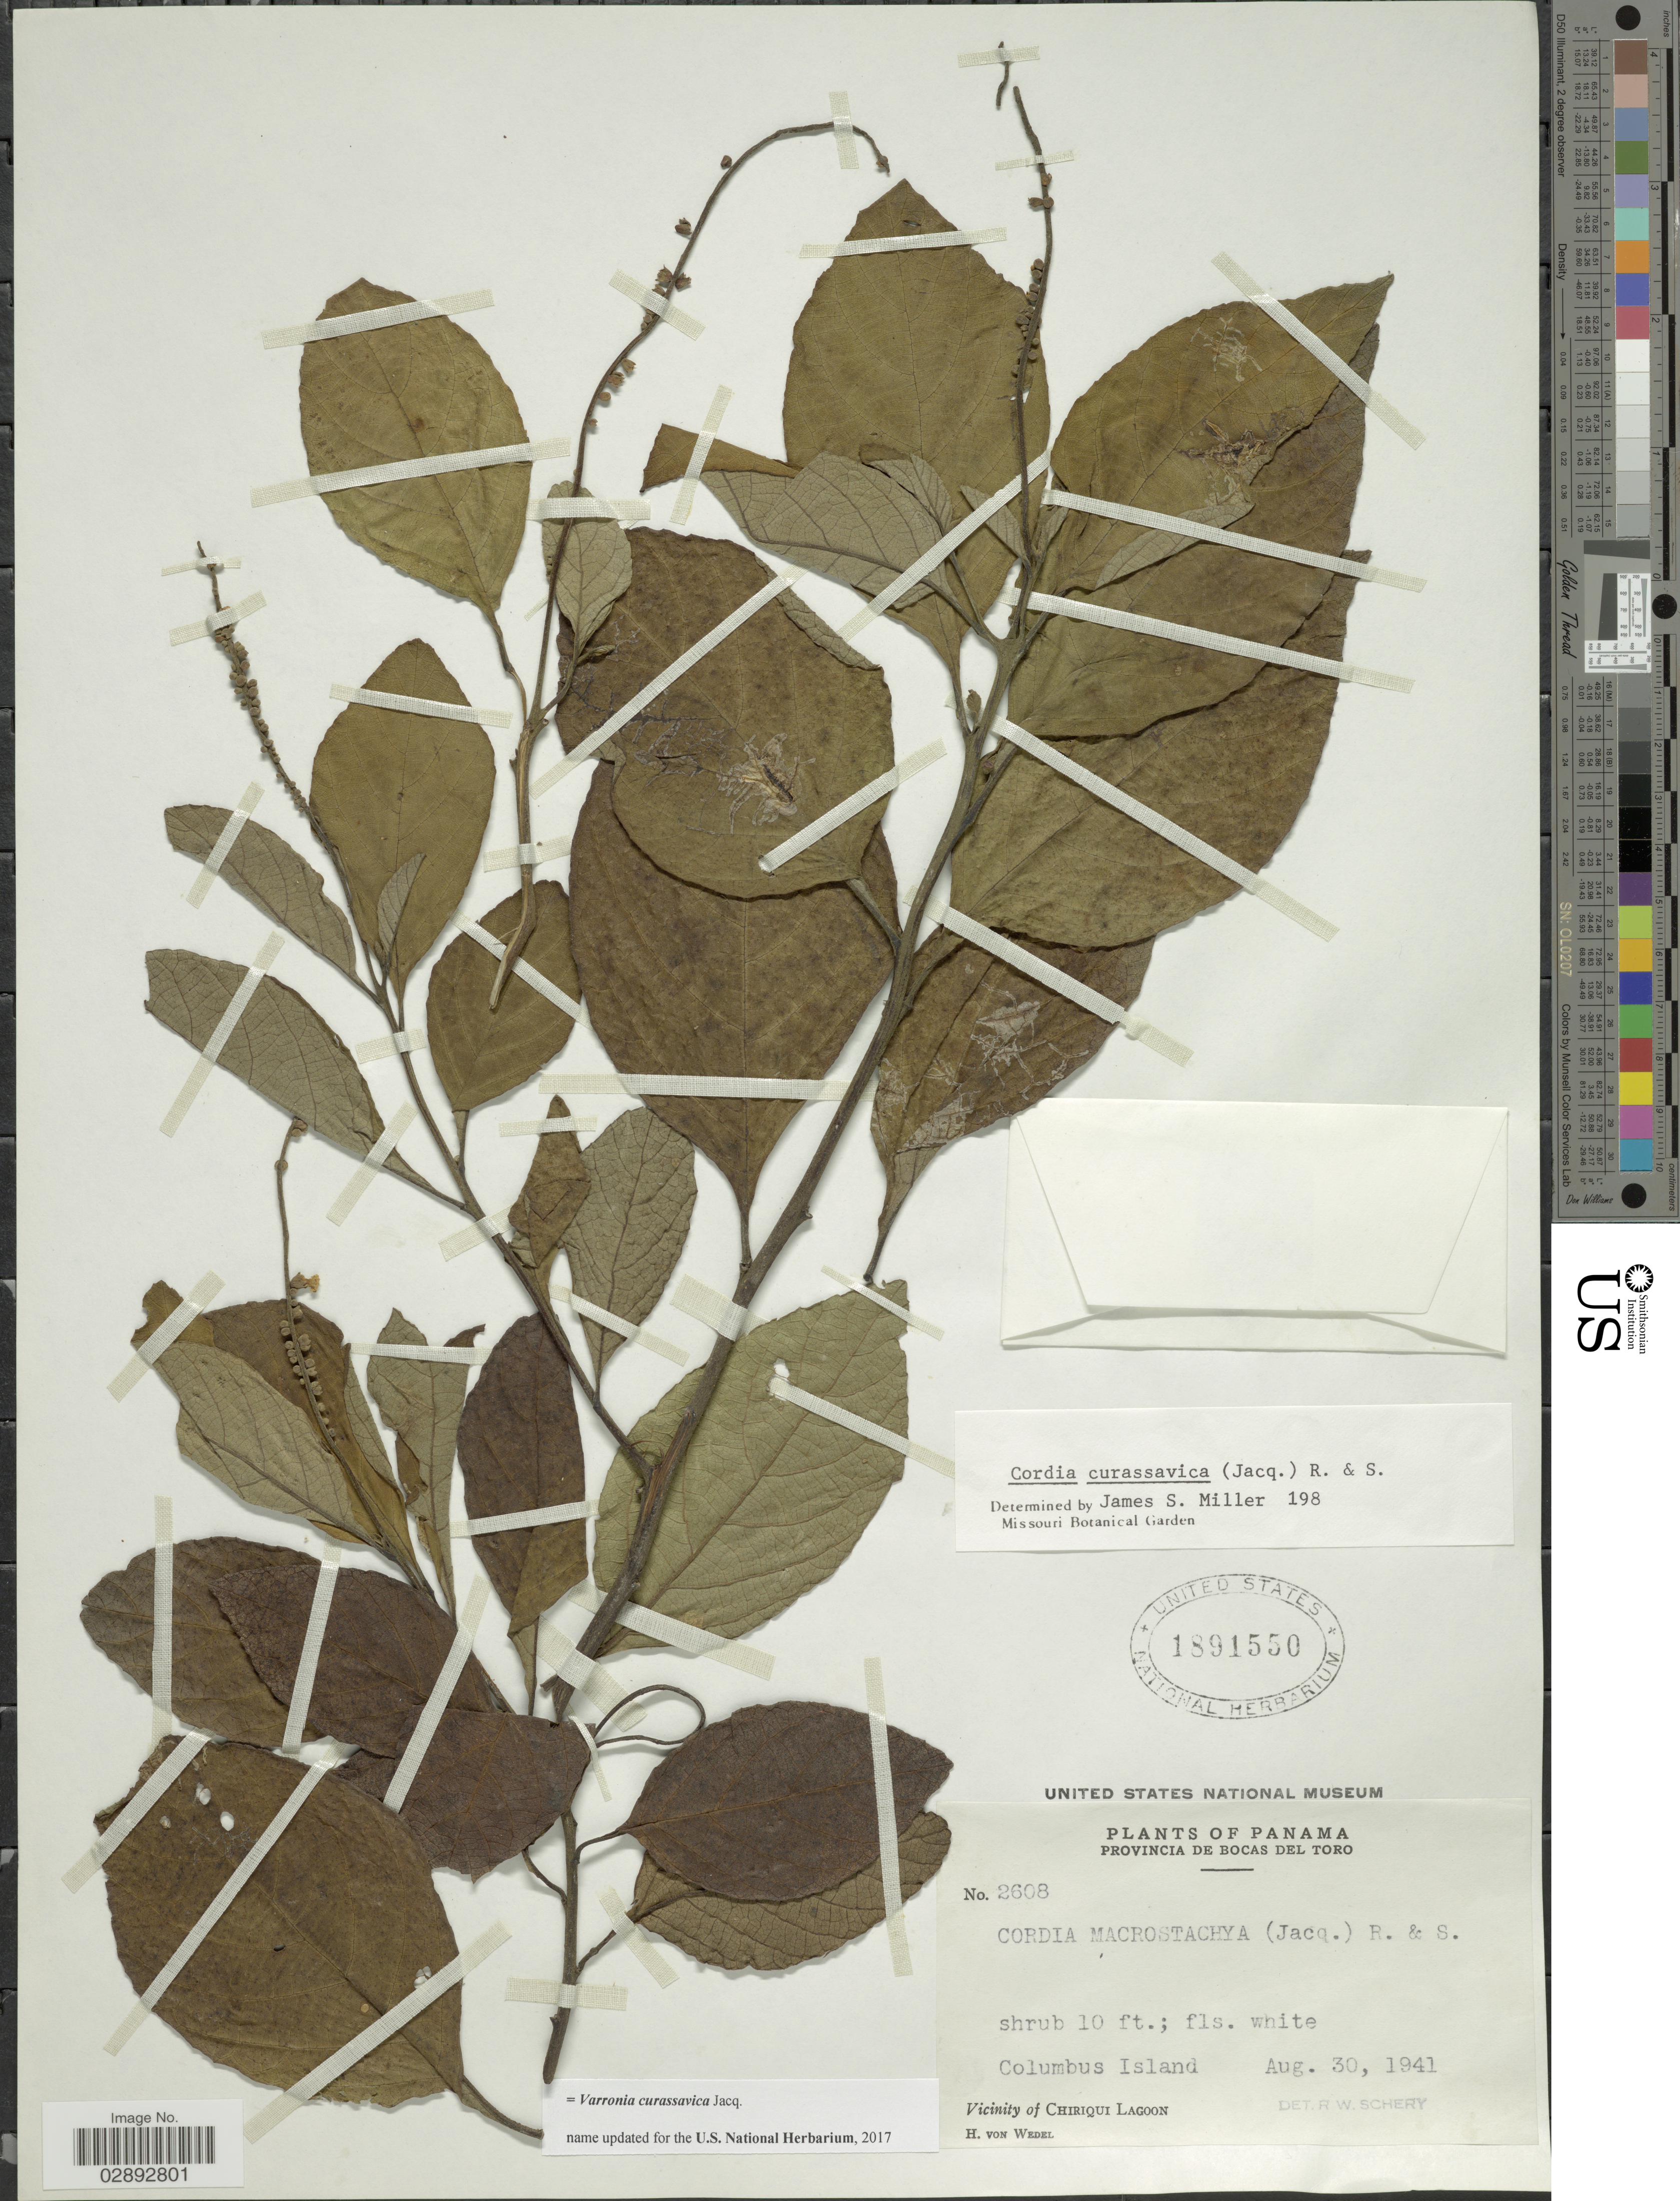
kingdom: Plantae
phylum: Tracheophyta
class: Magnoliopsida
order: Boraginales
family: Cordiaceae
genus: Varronia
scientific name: Varronia curassavica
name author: Jacq.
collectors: H. von Wedel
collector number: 2608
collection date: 1941-08-30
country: Panama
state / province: Bocas del Toro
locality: Provincia de Bocas del Toro. Columbus Island. Vicinity of Chiriqui Lagoon.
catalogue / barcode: US 1891550